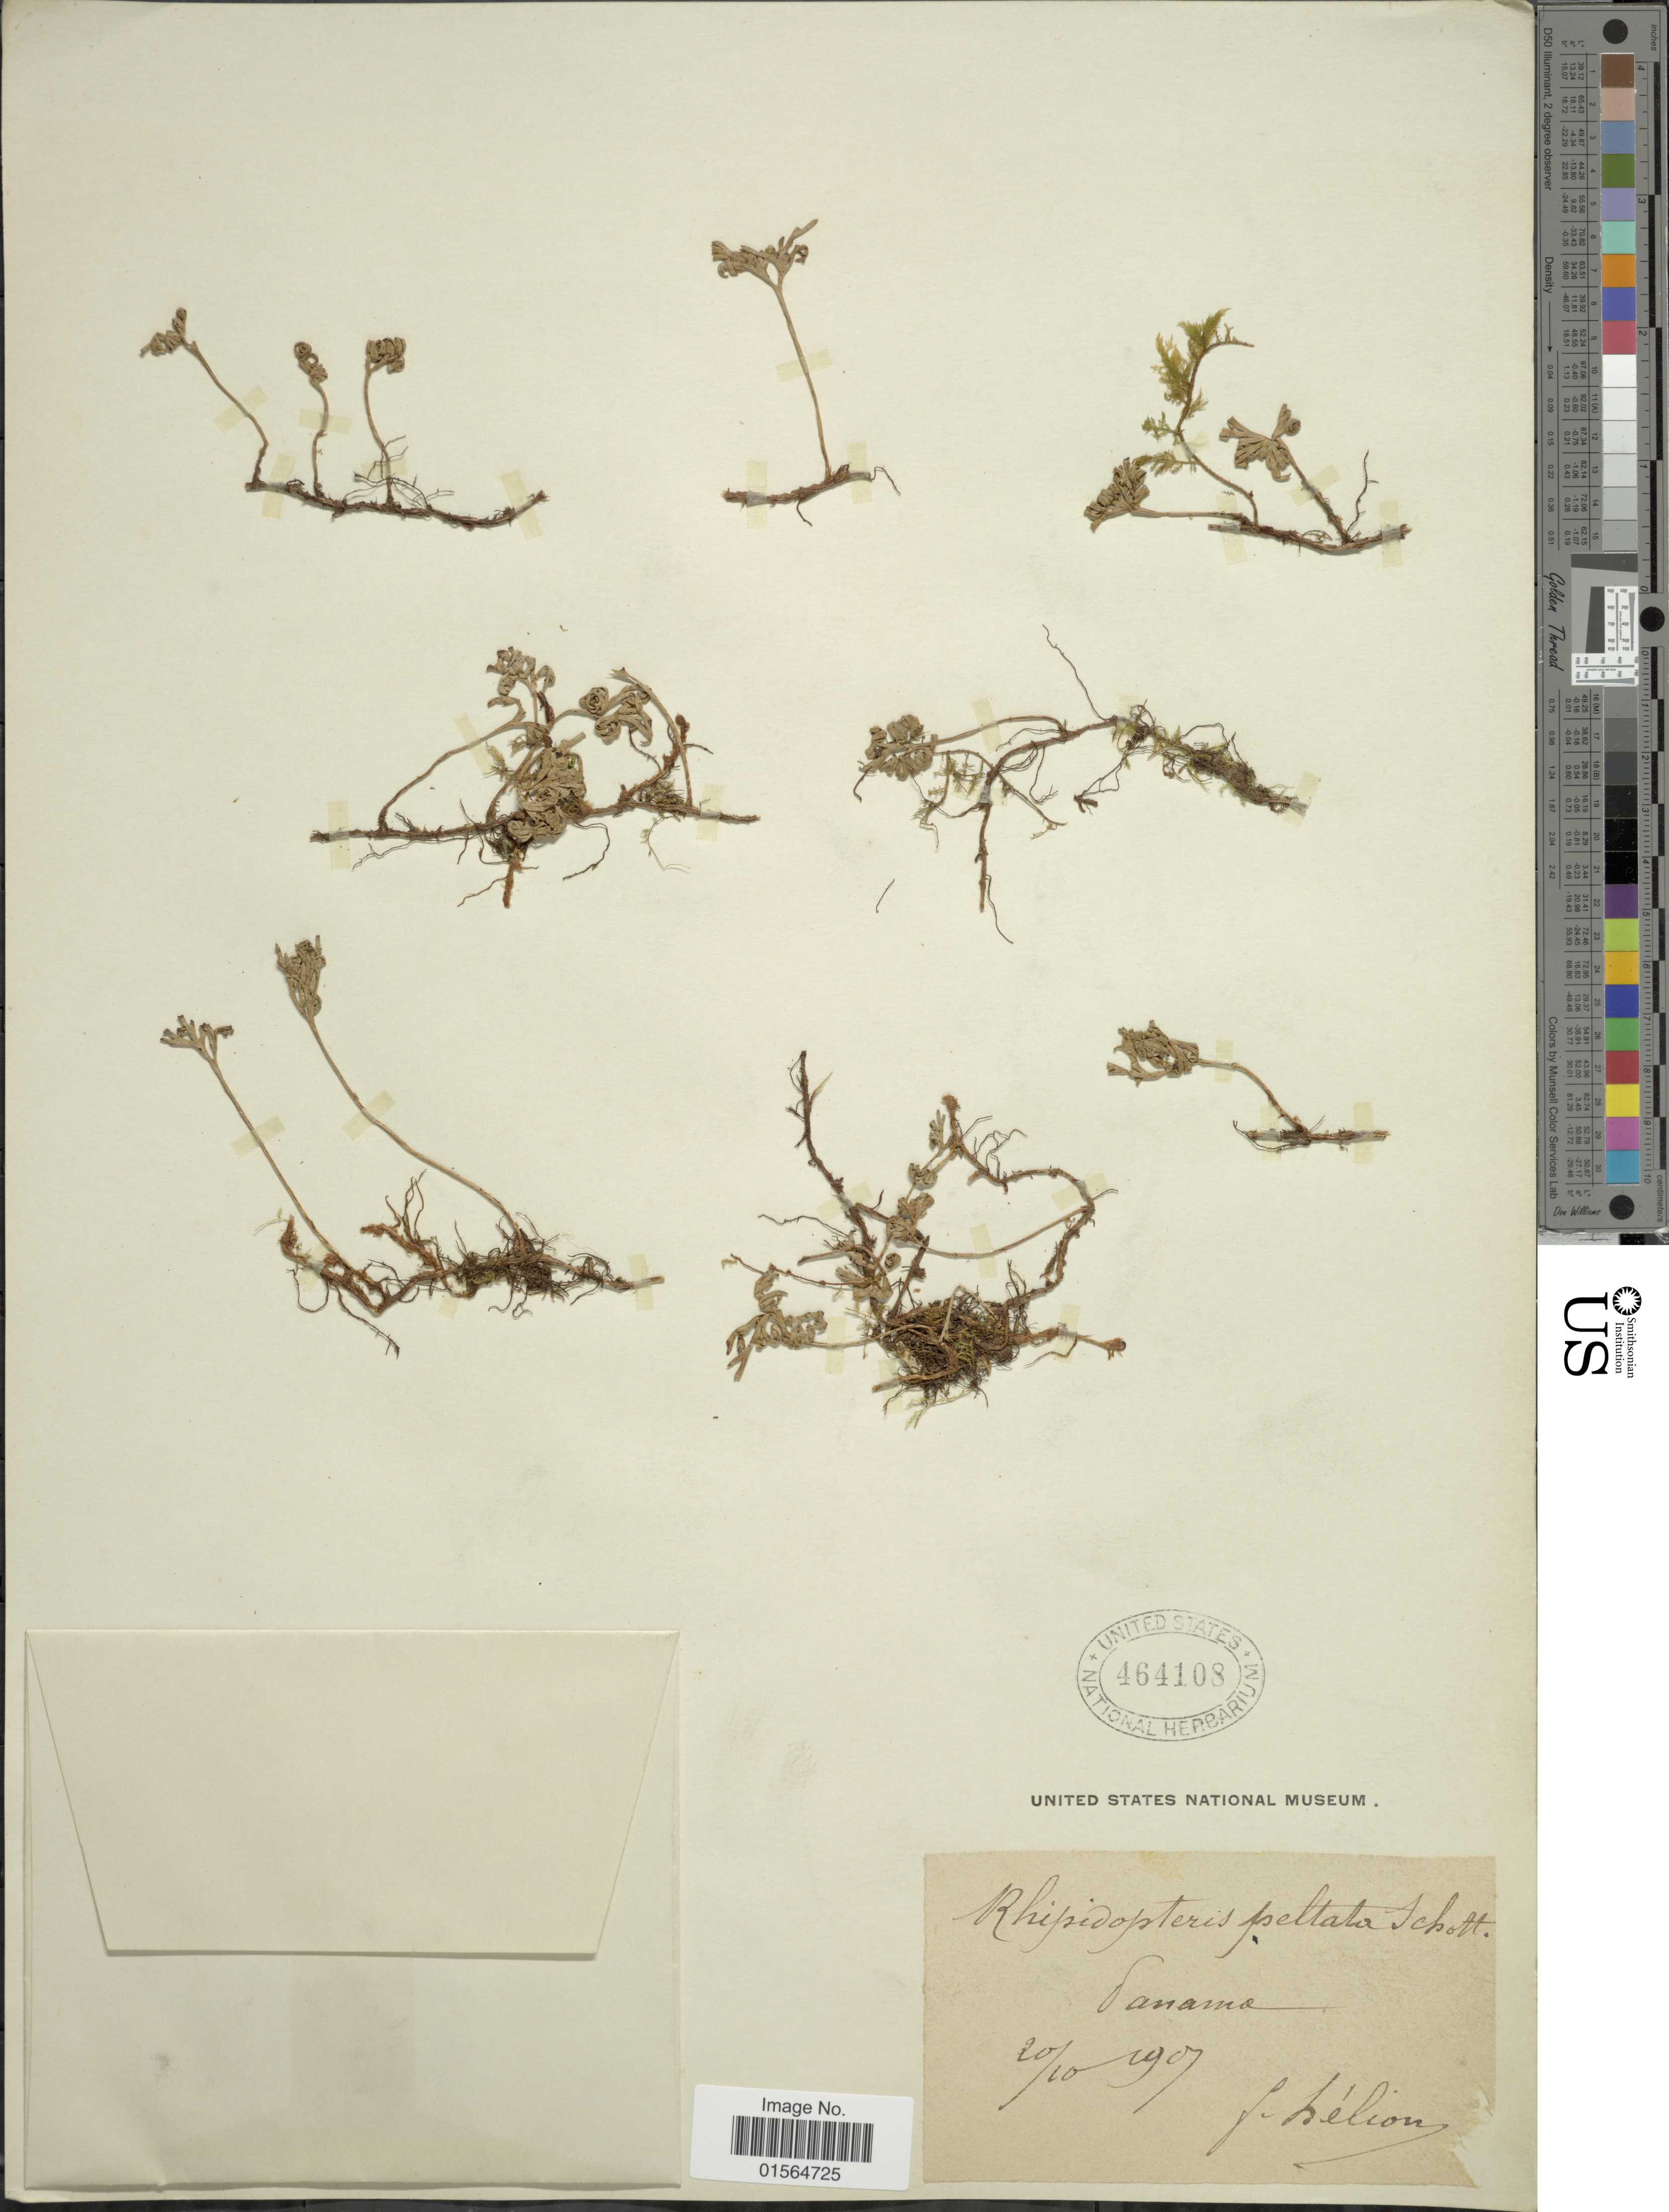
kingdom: Plantae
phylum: Tracheophyta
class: Polypodiopsida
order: Polypodiales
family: Dryopteridaceae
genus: Elaphoglossum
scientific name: Elaphoglossum peltatum f. peltatum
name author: (Sw.) Urb.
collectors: F. Helion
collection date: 1907-10-20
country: Panama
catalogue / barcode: US 464108